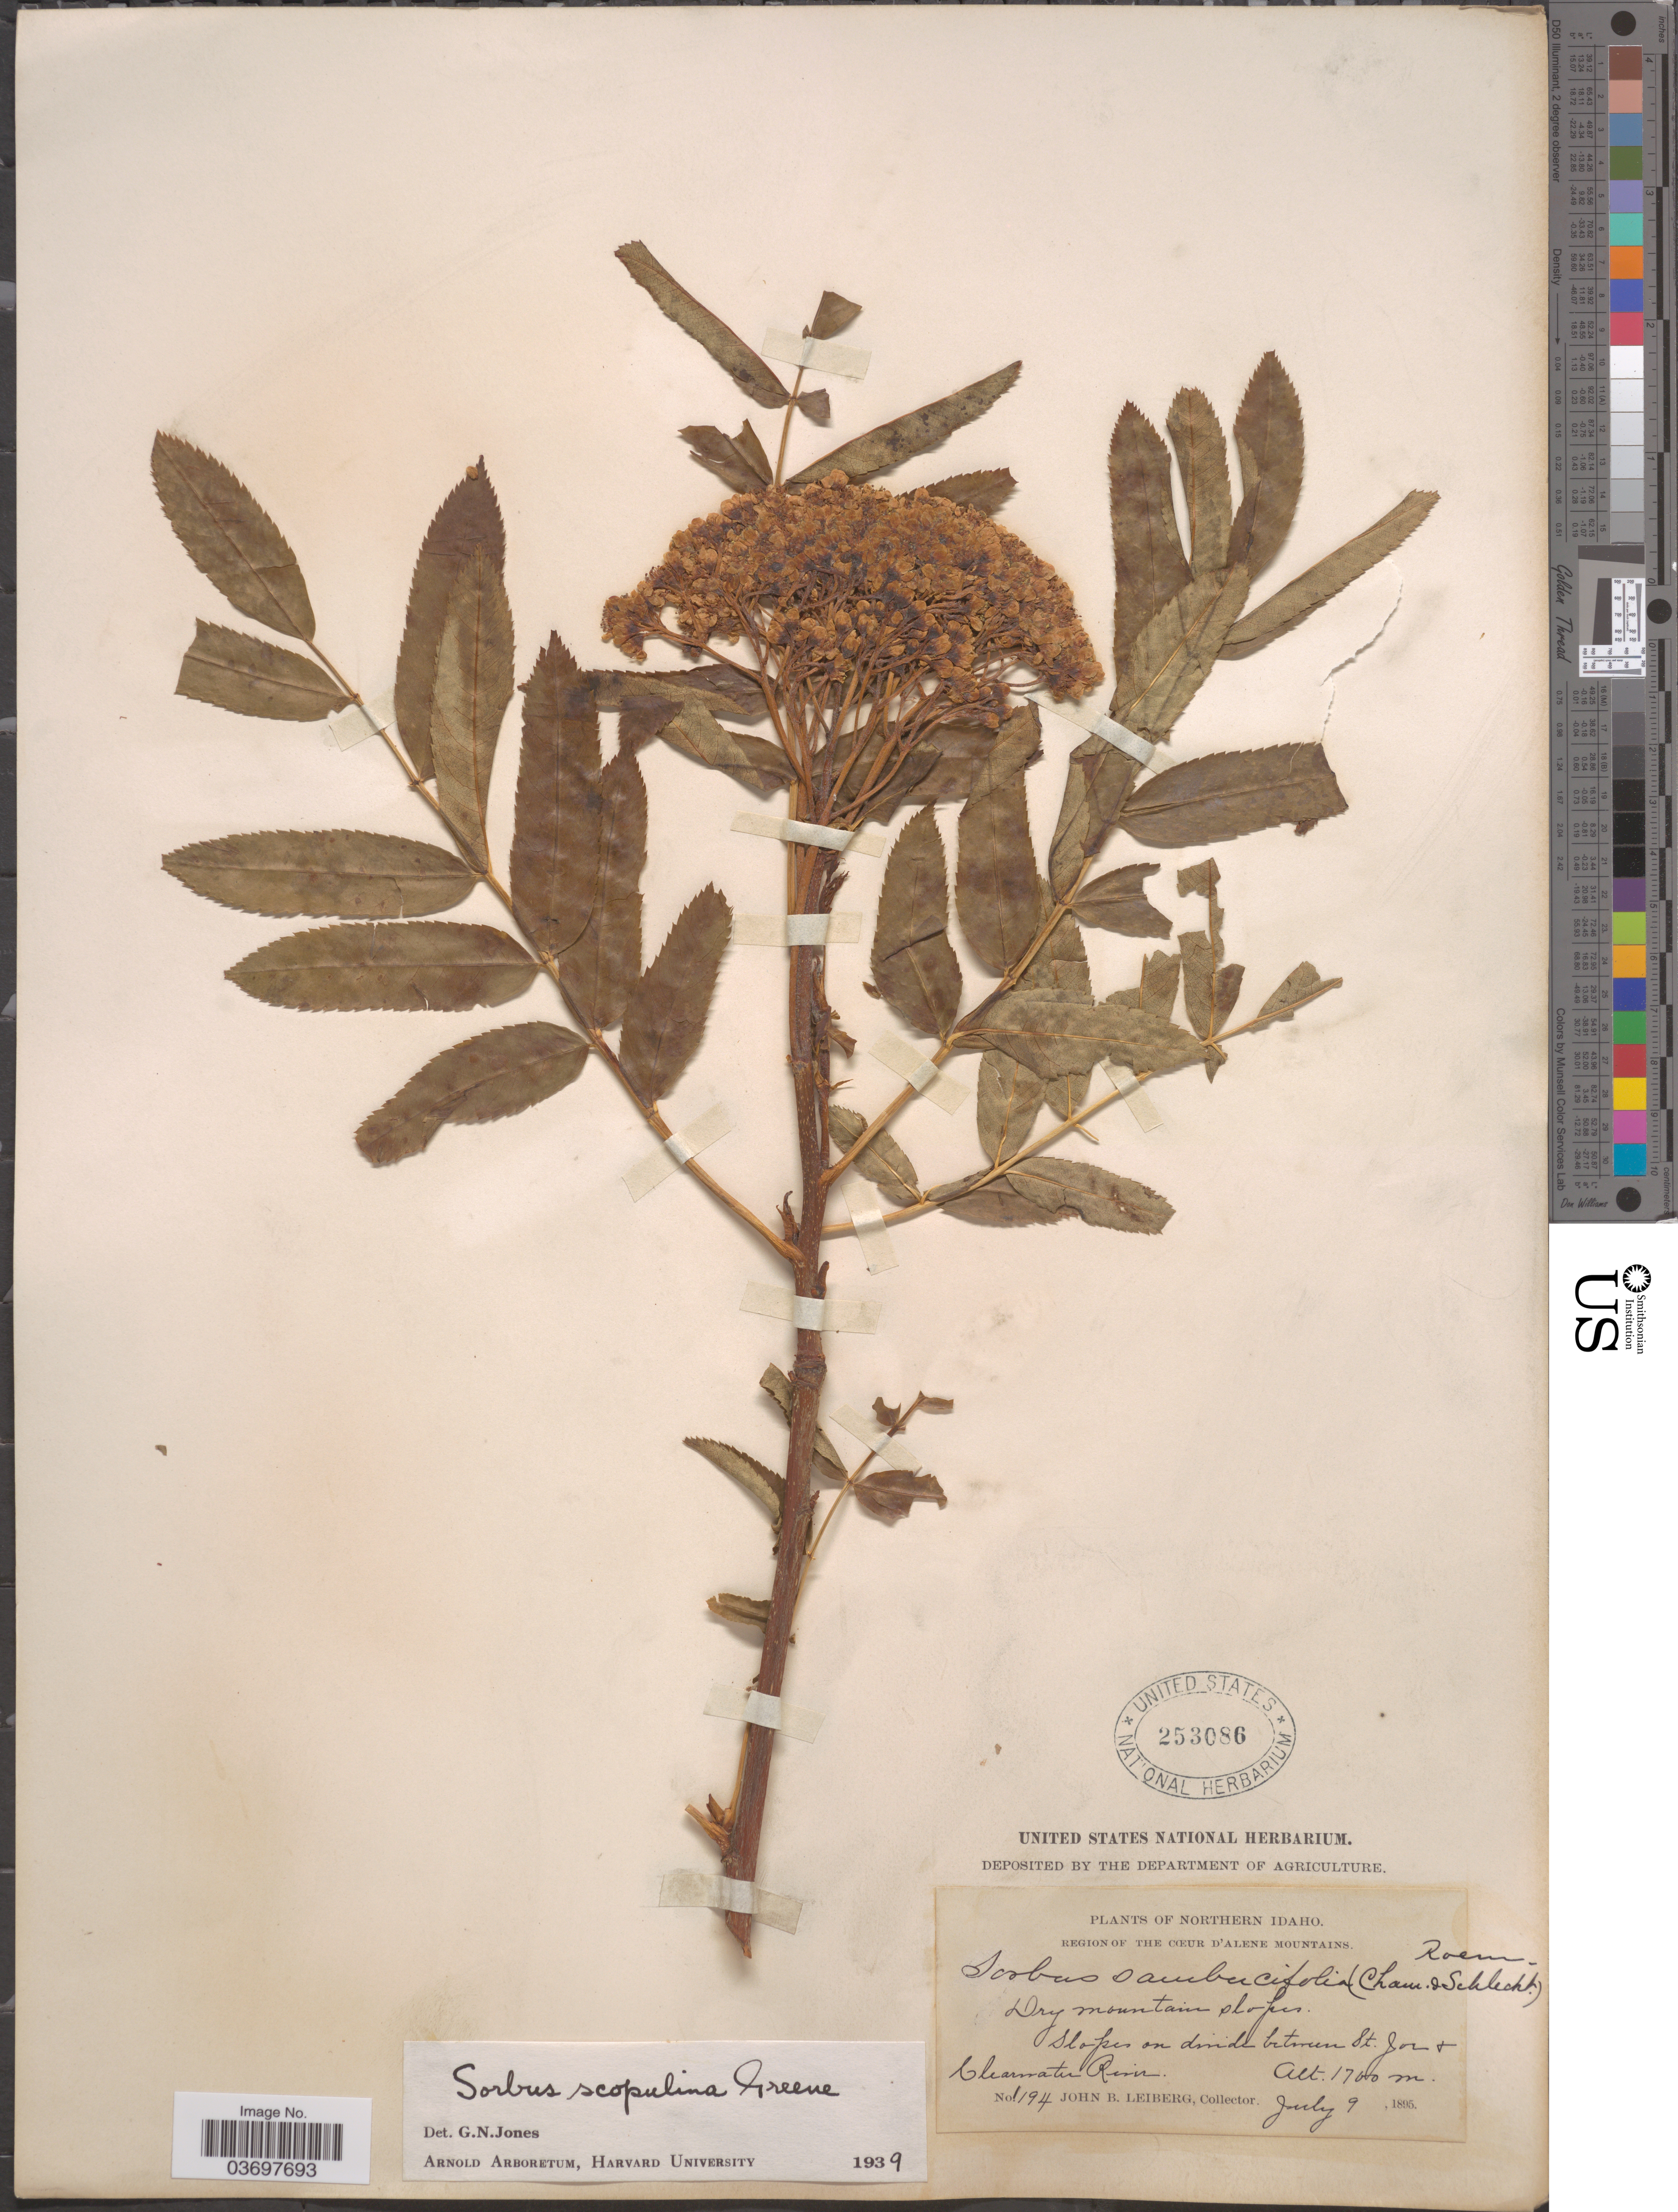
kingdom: Plantae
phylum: Tracheophyta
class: Magnoliopsida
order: Rosales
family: Rosaceae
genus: Sorbus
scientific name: Sorbus scopulina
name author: Greene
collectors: J. B. Leiberg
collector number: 1194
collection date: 1895-07-09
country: United States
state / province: Idaho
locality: Northern Idaho. Region of the Cœur d'Alene Mountains. Slopes on divide between St. Joe & Clearwater River.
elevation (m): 1760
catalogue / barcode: US 253086